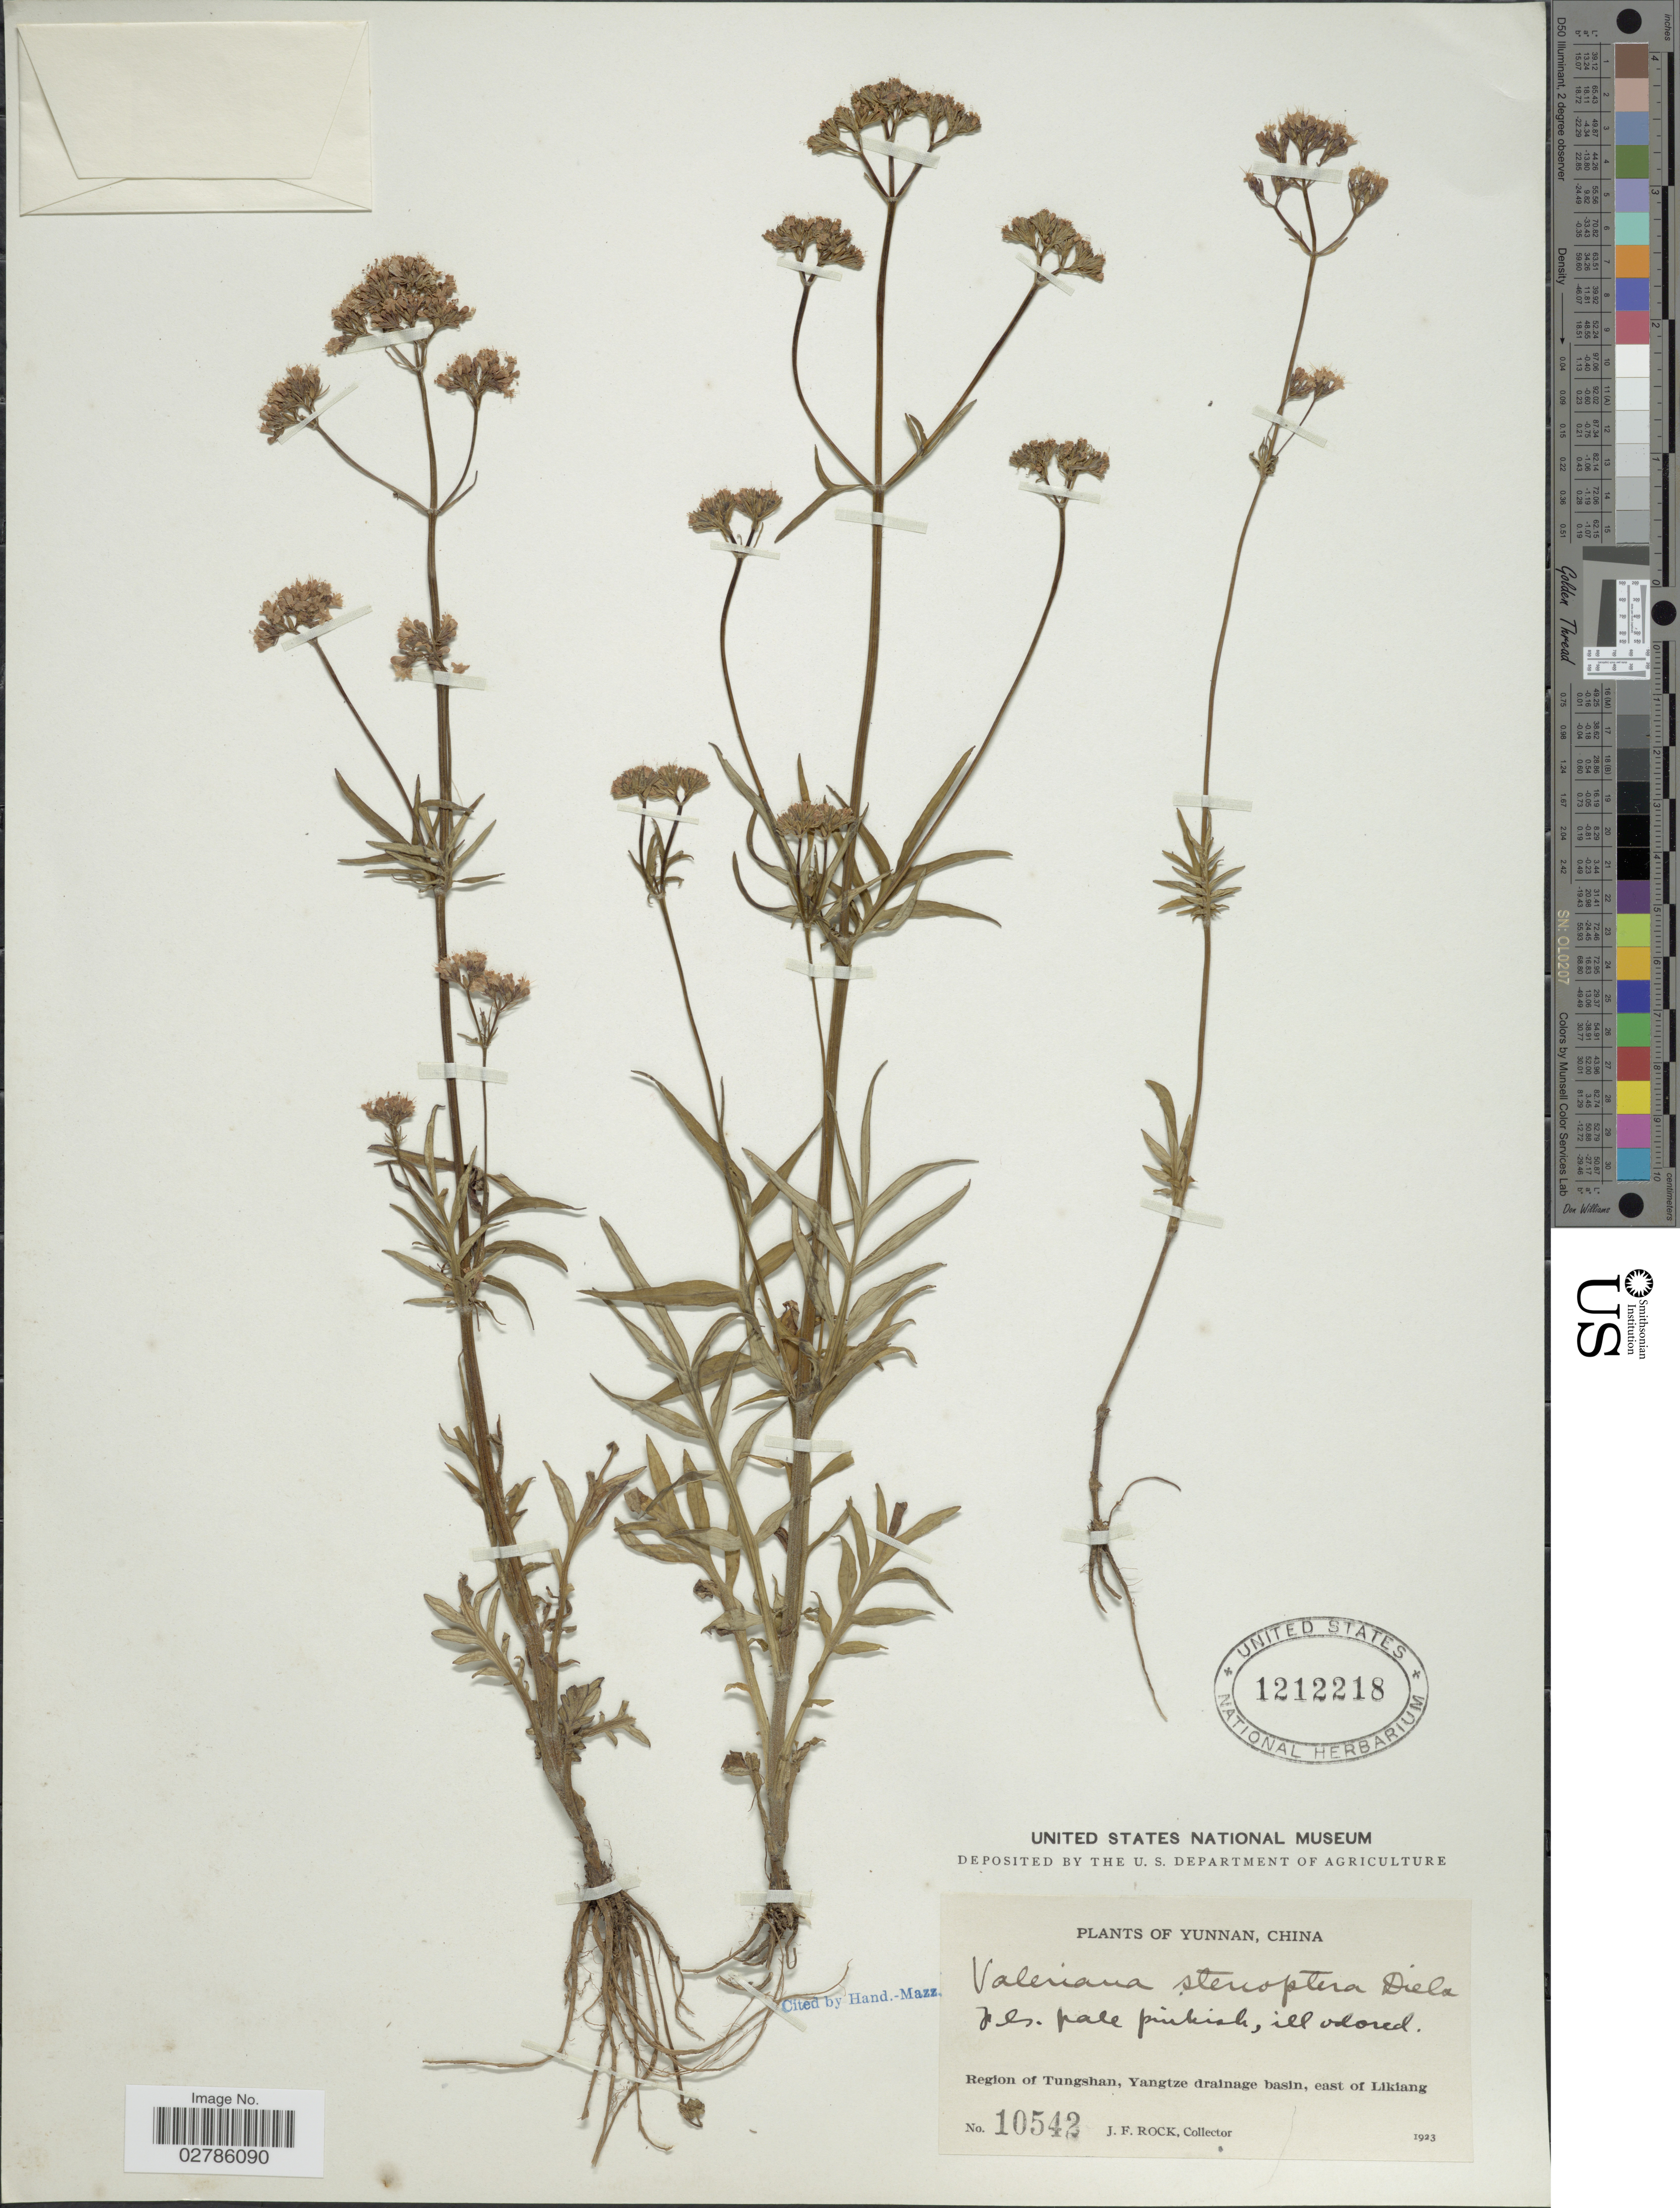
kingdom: Plantae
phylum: Tracheophyta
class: Magnoliopsida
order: Dipsacales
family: Caprifoliaceae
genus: Valeriana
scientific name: Valeriana stenoptera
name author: Diels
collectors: J. Rock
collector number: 10542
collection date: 1923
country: China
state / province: Yunnan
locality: Region of Tungshan, Yangtze drainage basin, east of Likiang.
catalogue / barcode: US 1212218